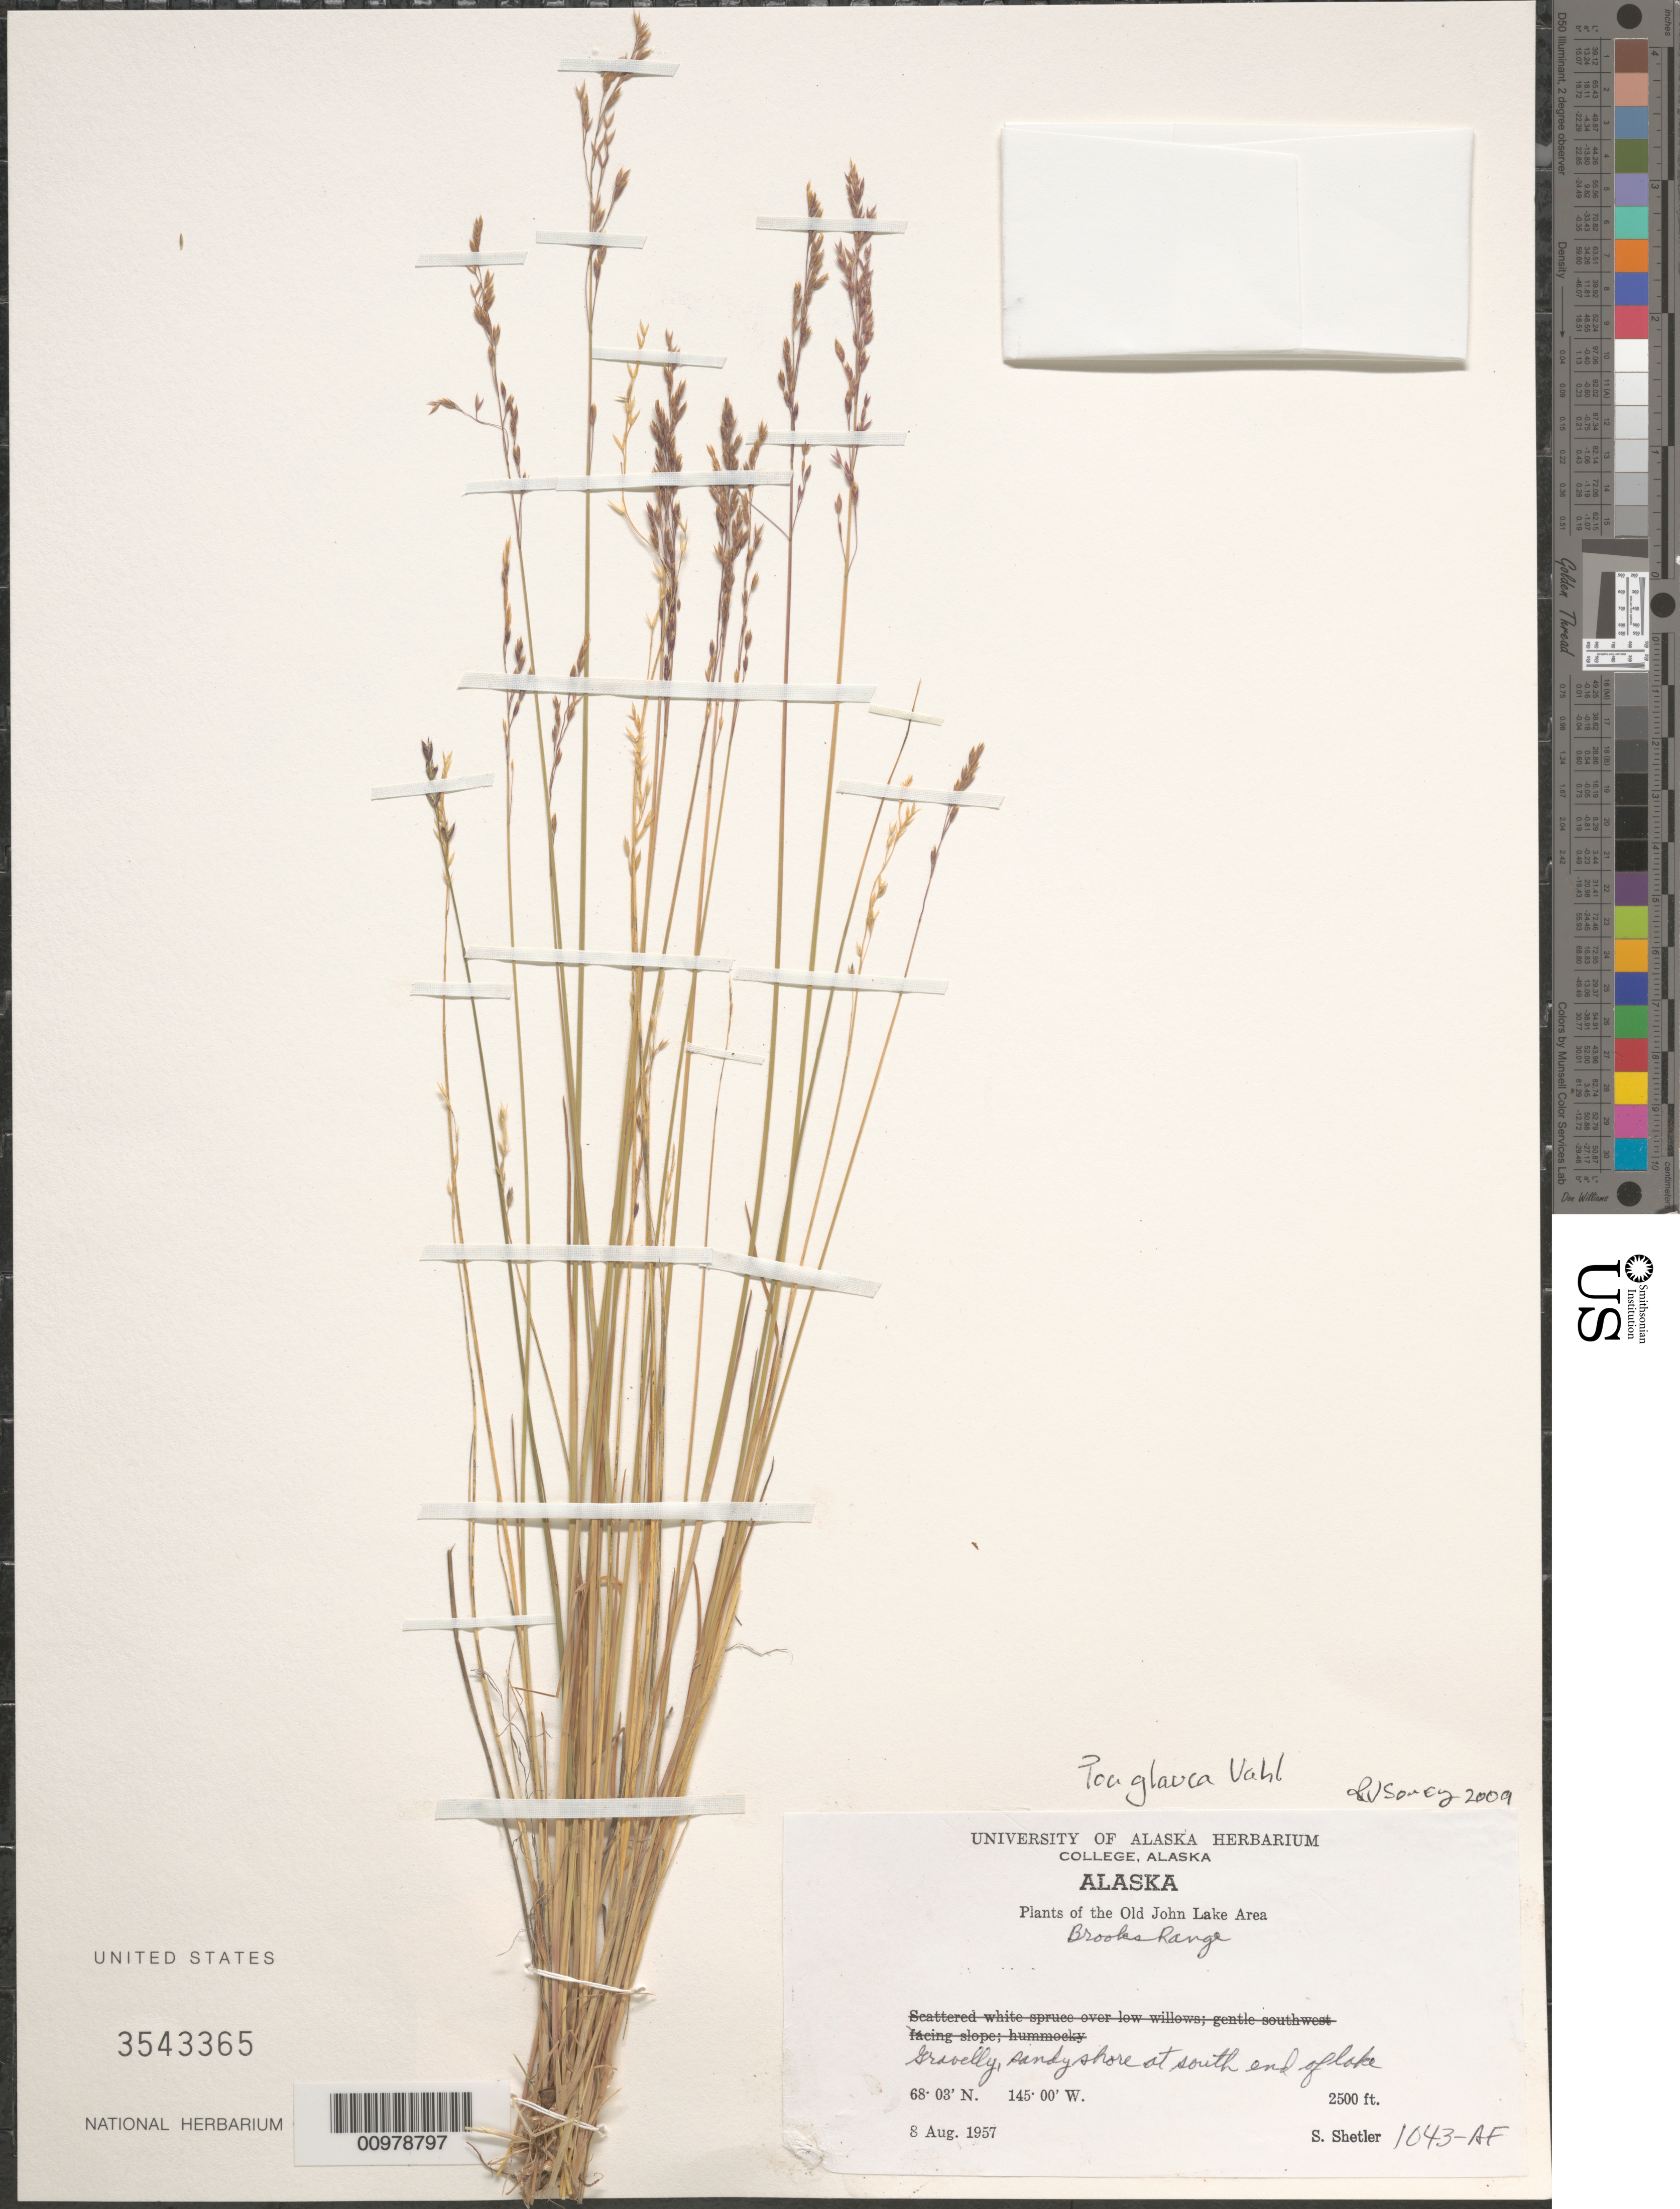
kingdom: Plantae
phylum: Tracheophyta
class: Liliopsida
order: Poales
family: Poaceae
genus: Poa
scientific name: Poa glauca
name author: Vahl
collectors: S. Shetler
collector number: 1043-AF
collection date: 1957-08-08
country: United States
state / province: Alaska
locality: The Old John Lake Area. Brooks Range. Gravelly, sandy shore at south end of lake.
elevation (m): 762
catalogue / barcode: US 3543365